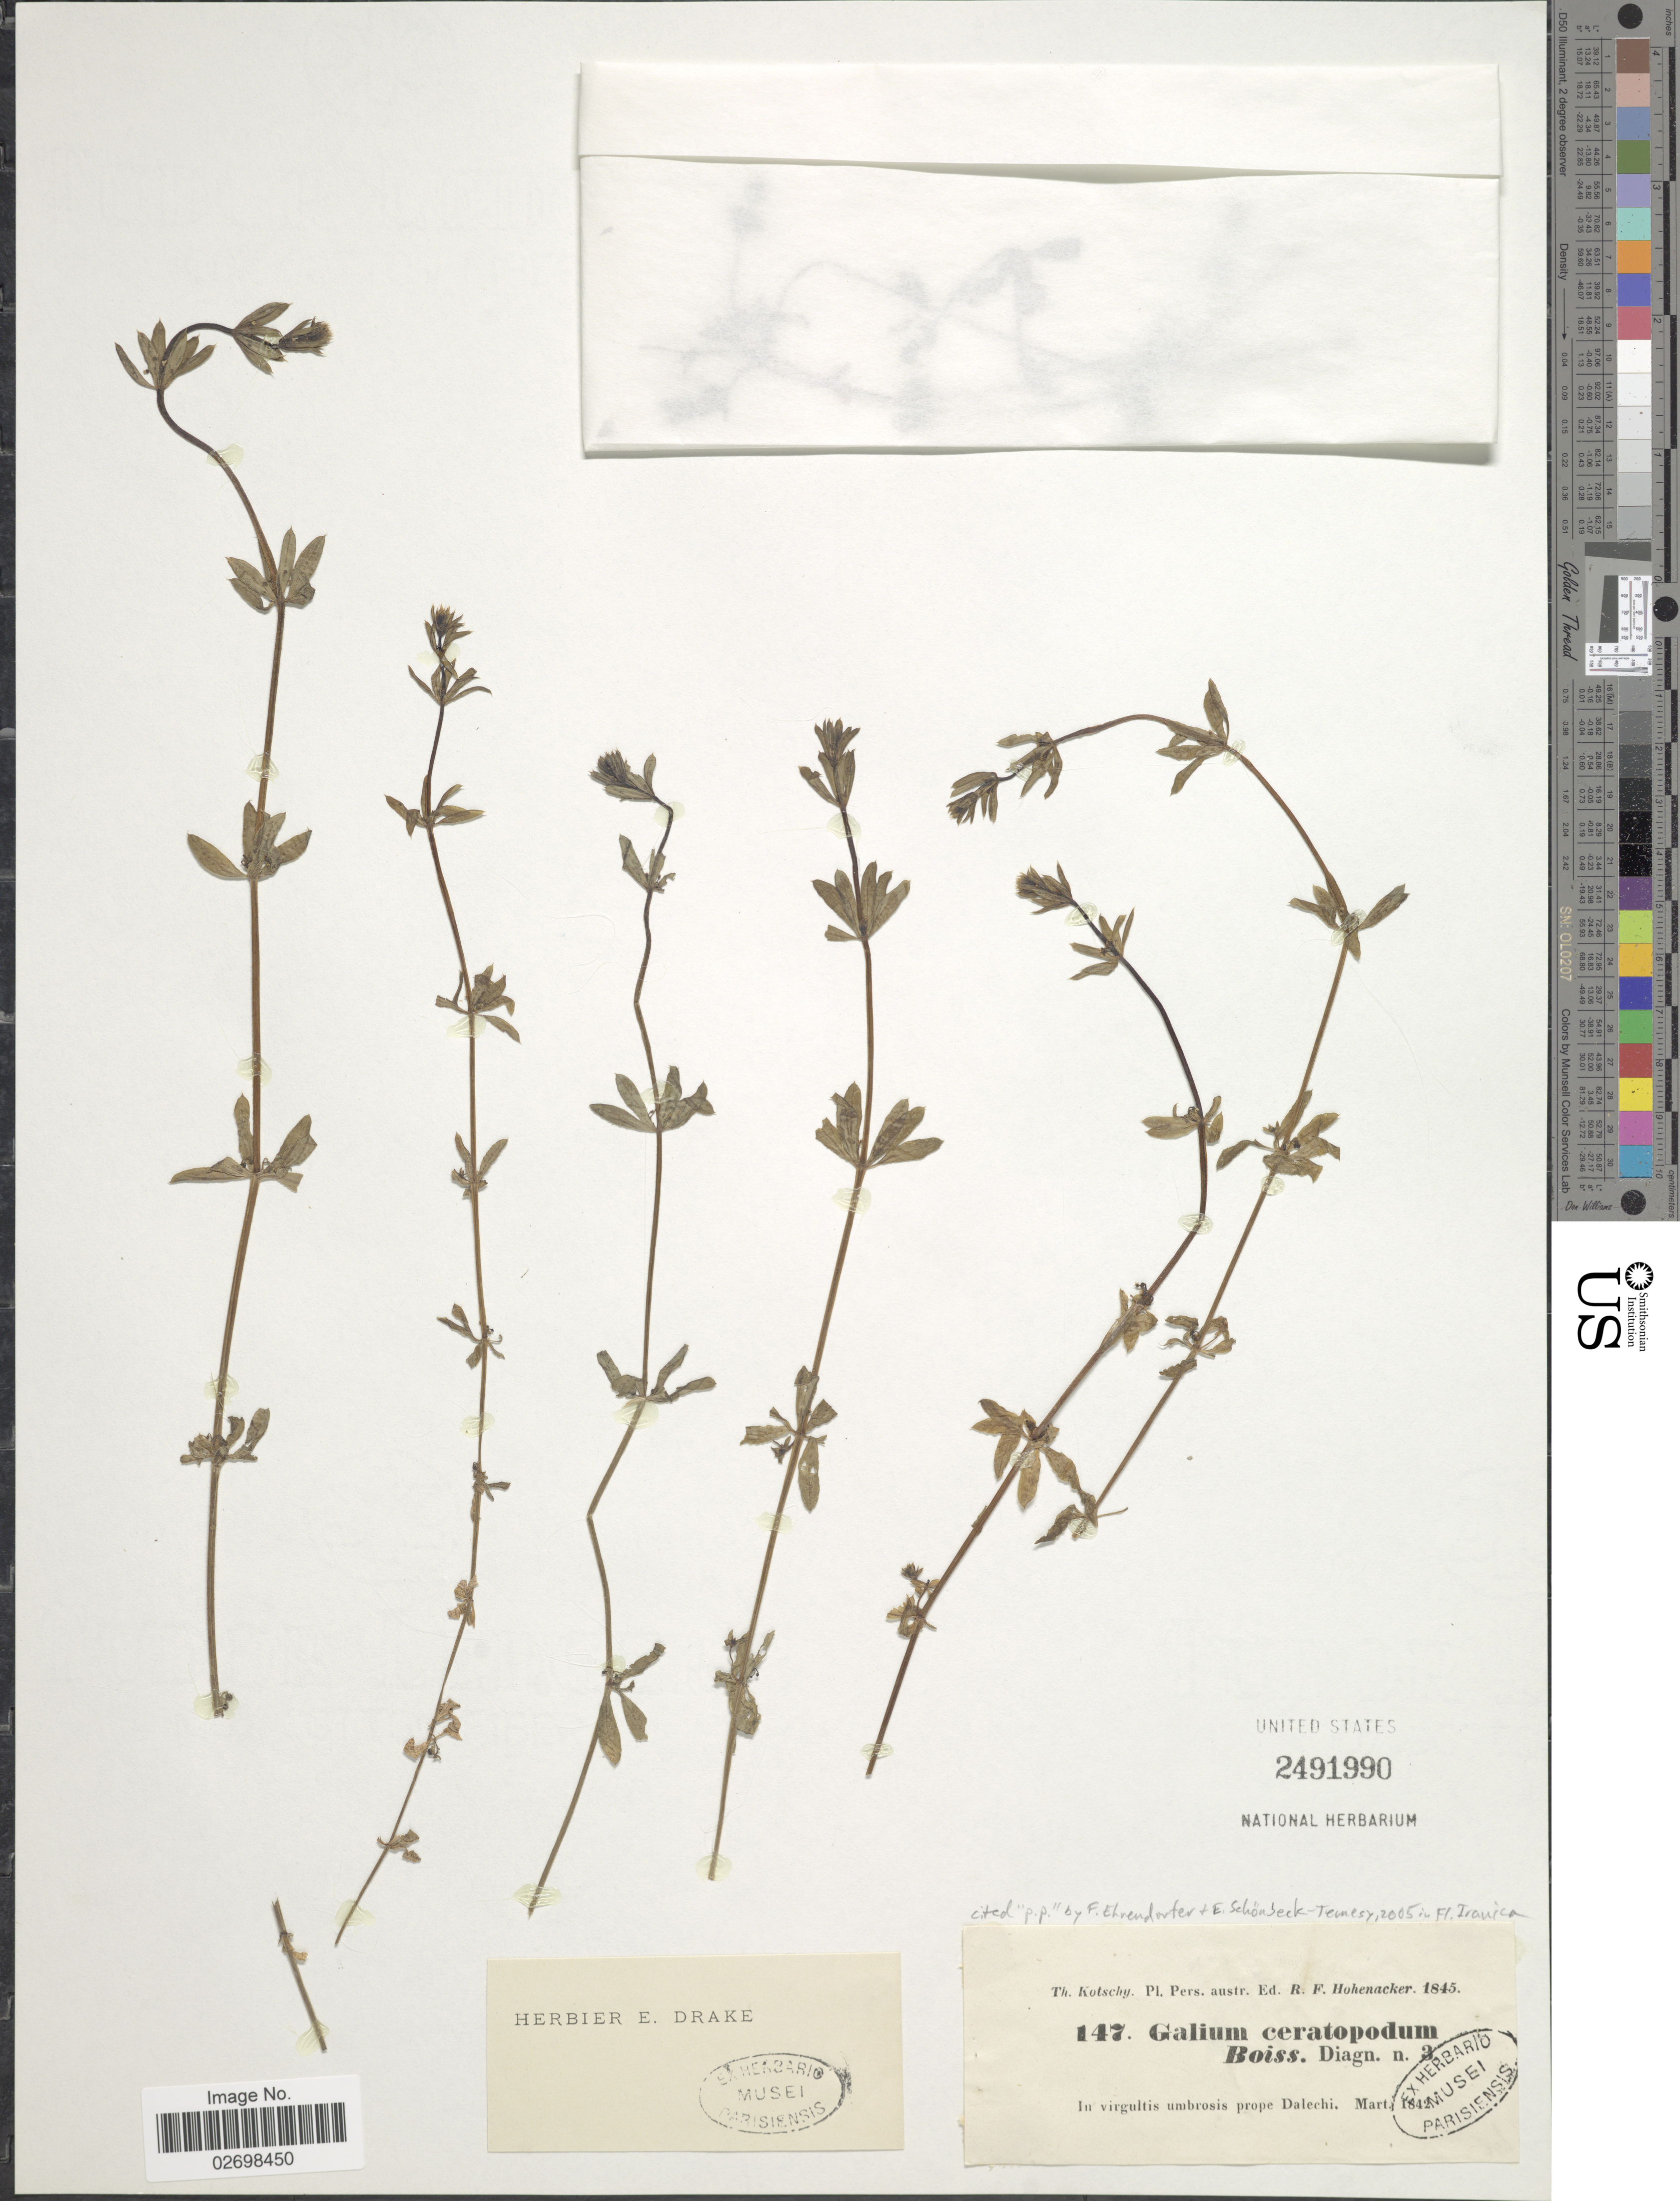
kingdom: Plantae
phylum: Tracheophyta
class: Magnoliopsida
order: Gentianales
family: Rubiaceae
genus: Galium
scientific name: Galium ceratopodum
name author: Boiss.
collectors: K. G. Kotschy & R. F. Hohenacker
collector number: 147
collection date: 1842-03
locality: Pers. Austr. in virgultis umbrosis prope Dalechi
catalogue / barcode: US 2491990